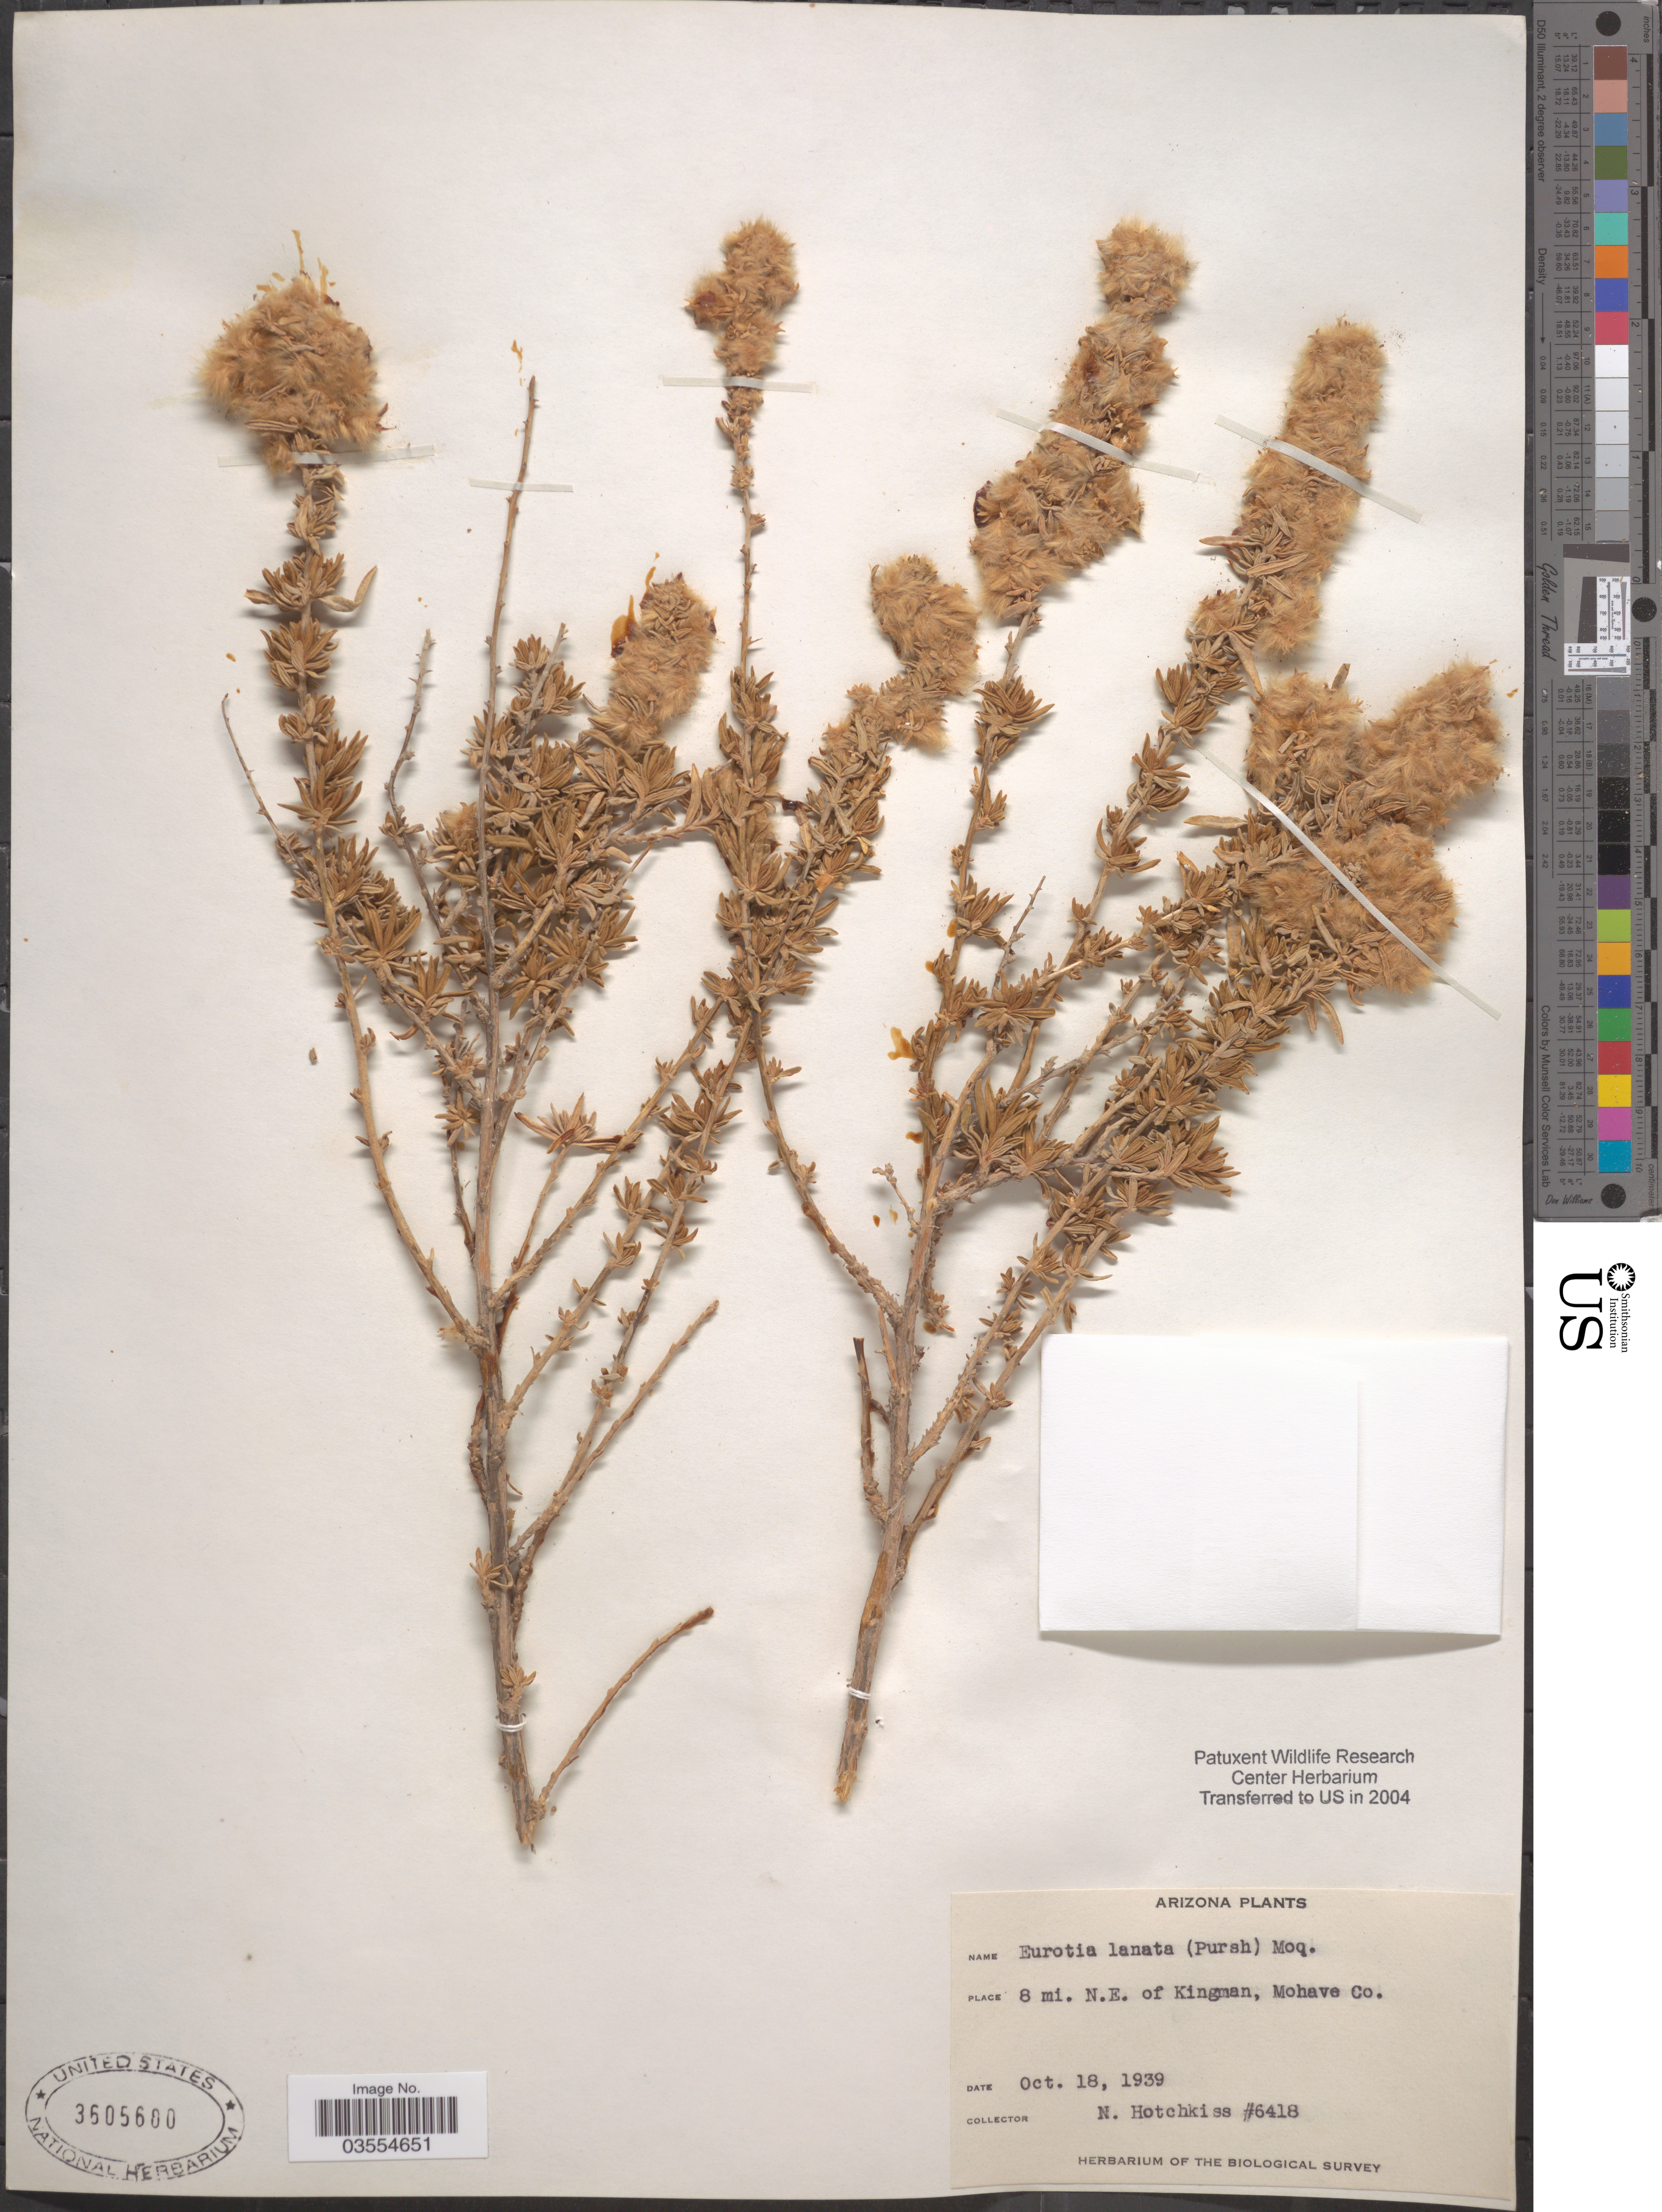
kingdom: Plantae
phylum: Tracheophyta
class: Magnoliopsida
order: Caryophyllales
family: Amaranthaceae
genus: Krascheninnikovia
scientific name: Krascheninnikovia lanata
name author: (Pursh) A. Meeuse & A.Smit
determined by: U.S. National Herbarium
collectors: N. Hotchkiss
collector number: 6418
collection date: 1939-10-18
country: United States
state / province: Arizona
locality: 8 mi. N.E. of Kingman, Mohave Co.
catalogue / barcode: US 3605600